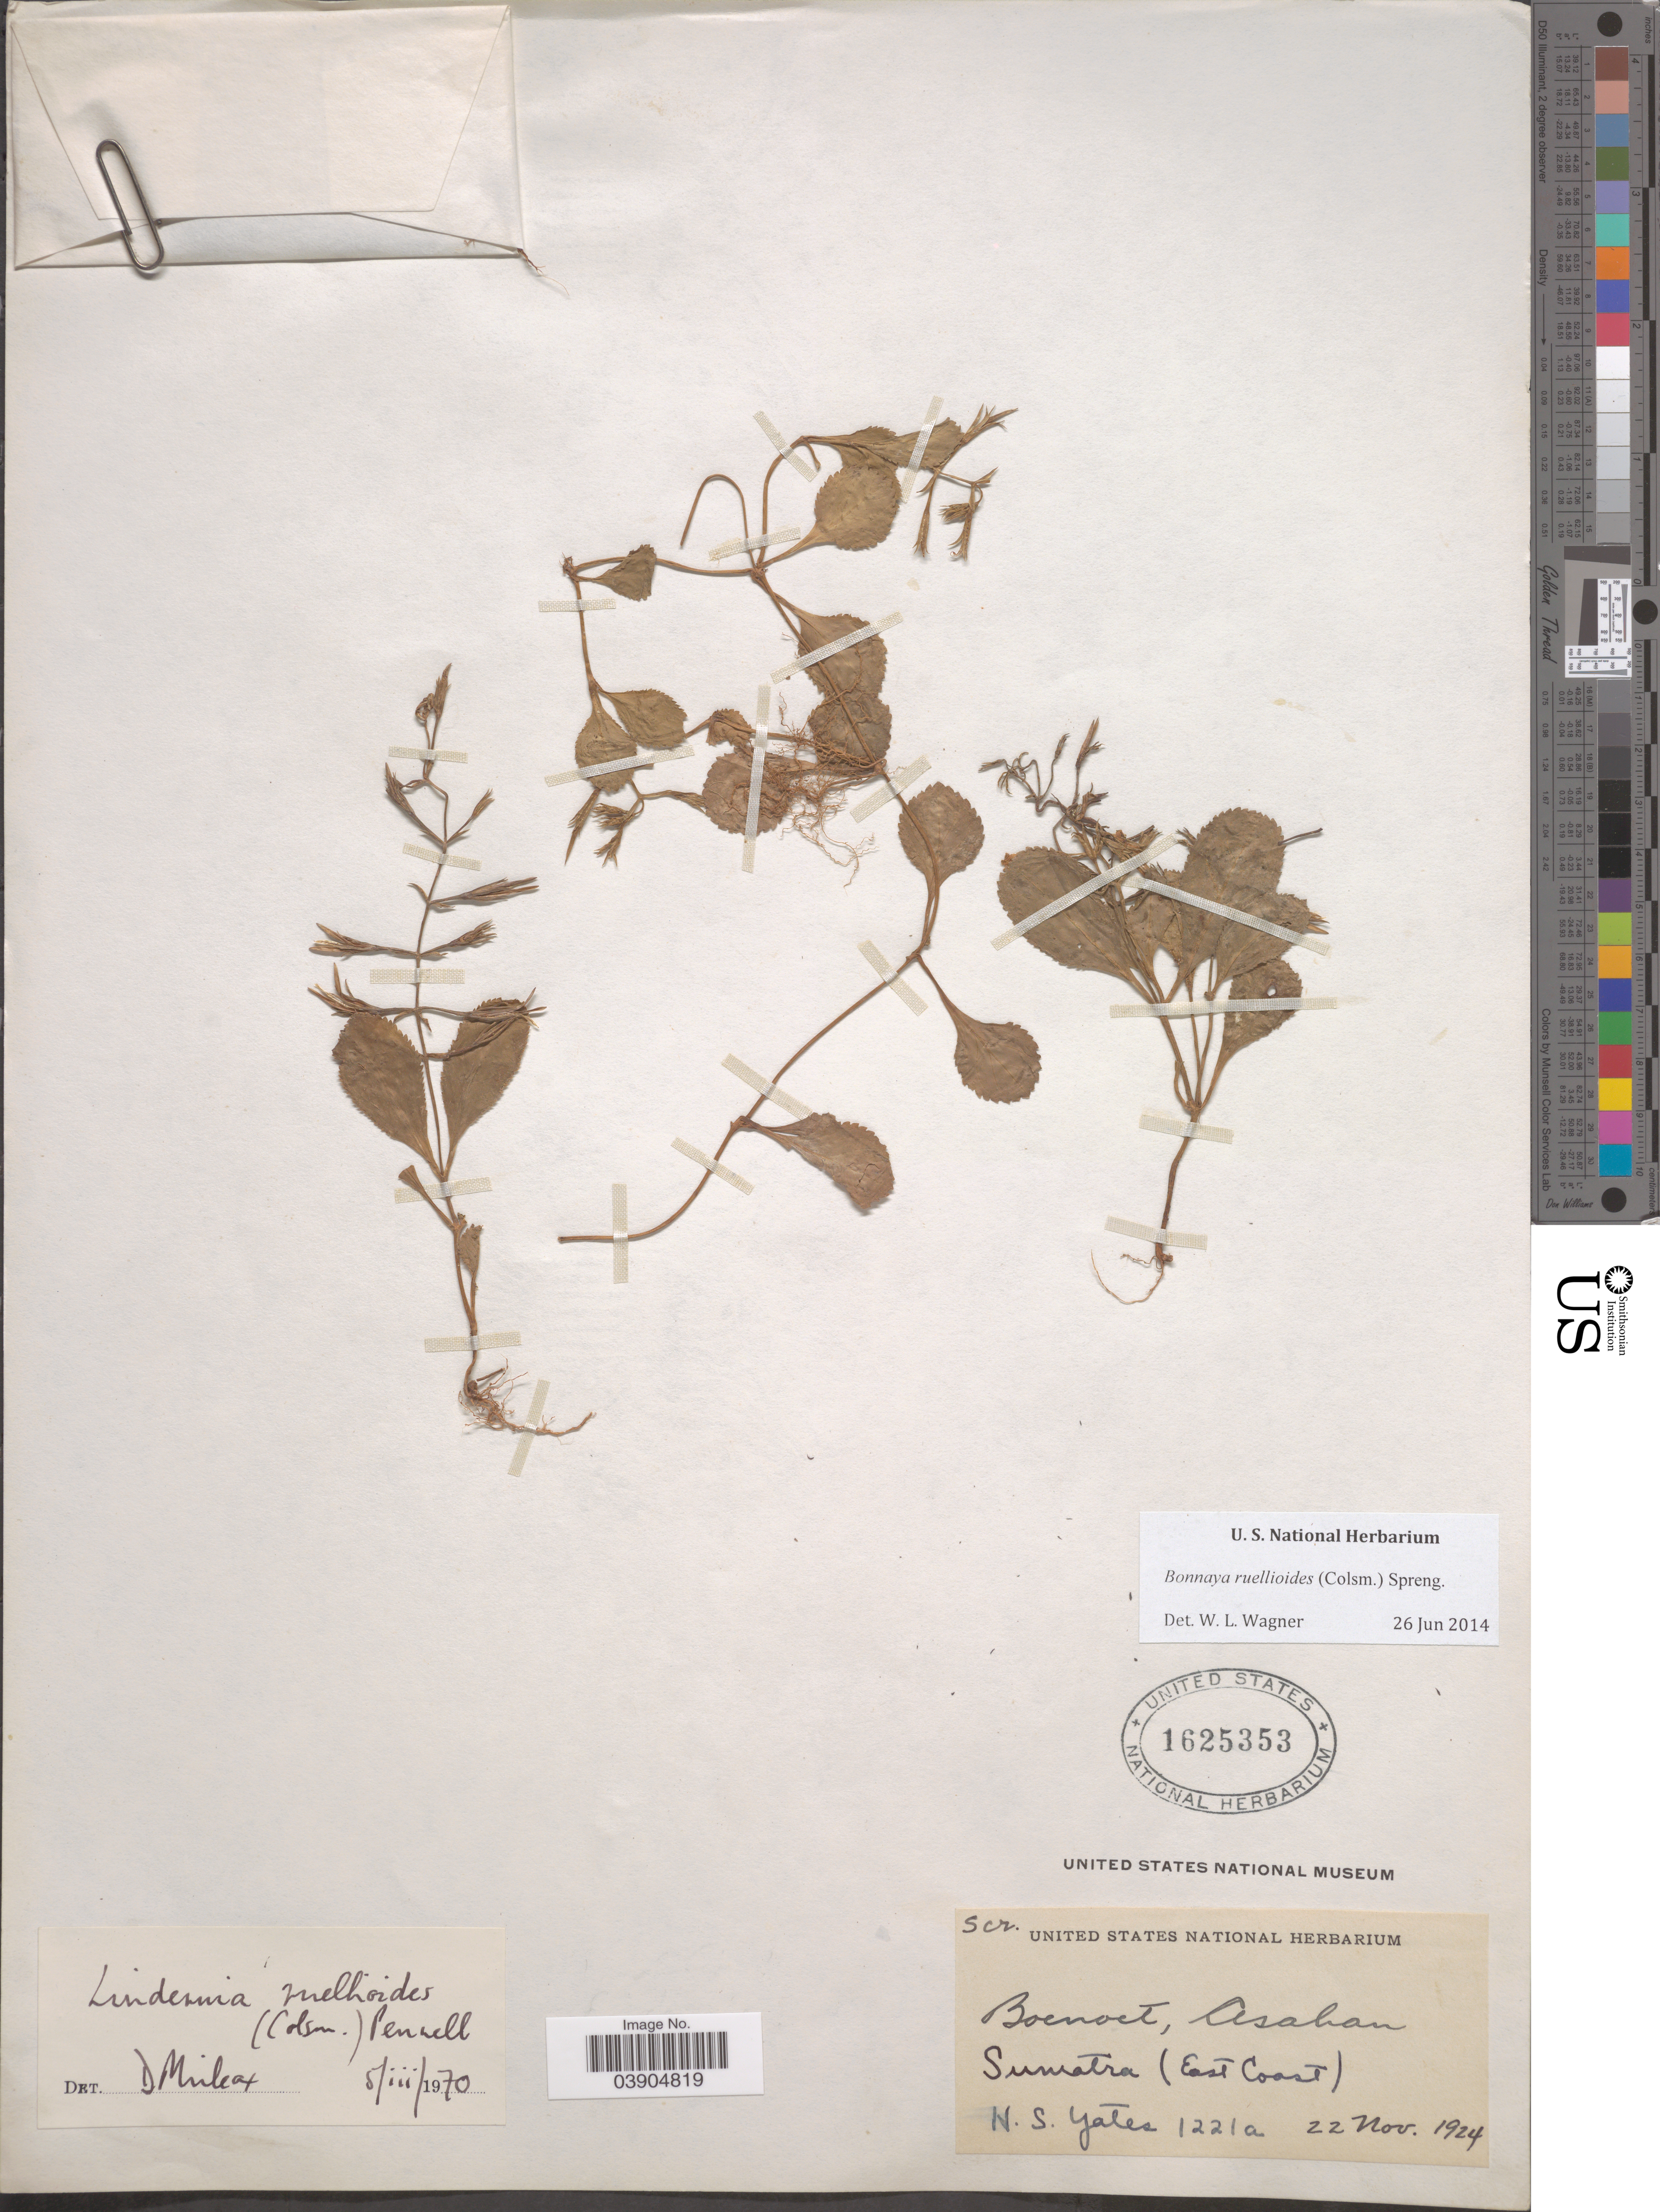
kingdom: Plantae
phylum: Tracheophyta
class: Magnoliopsida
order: Lamiales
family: Linderniaceae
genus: Lindernia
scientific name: Lindernia ruellioides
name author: (Colsm.) Pennell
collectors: H. S. Yates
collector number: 1221a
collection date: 1924-11-22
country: Indonesia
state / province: Sumatra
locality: East Coast.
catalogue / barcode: US 1625353